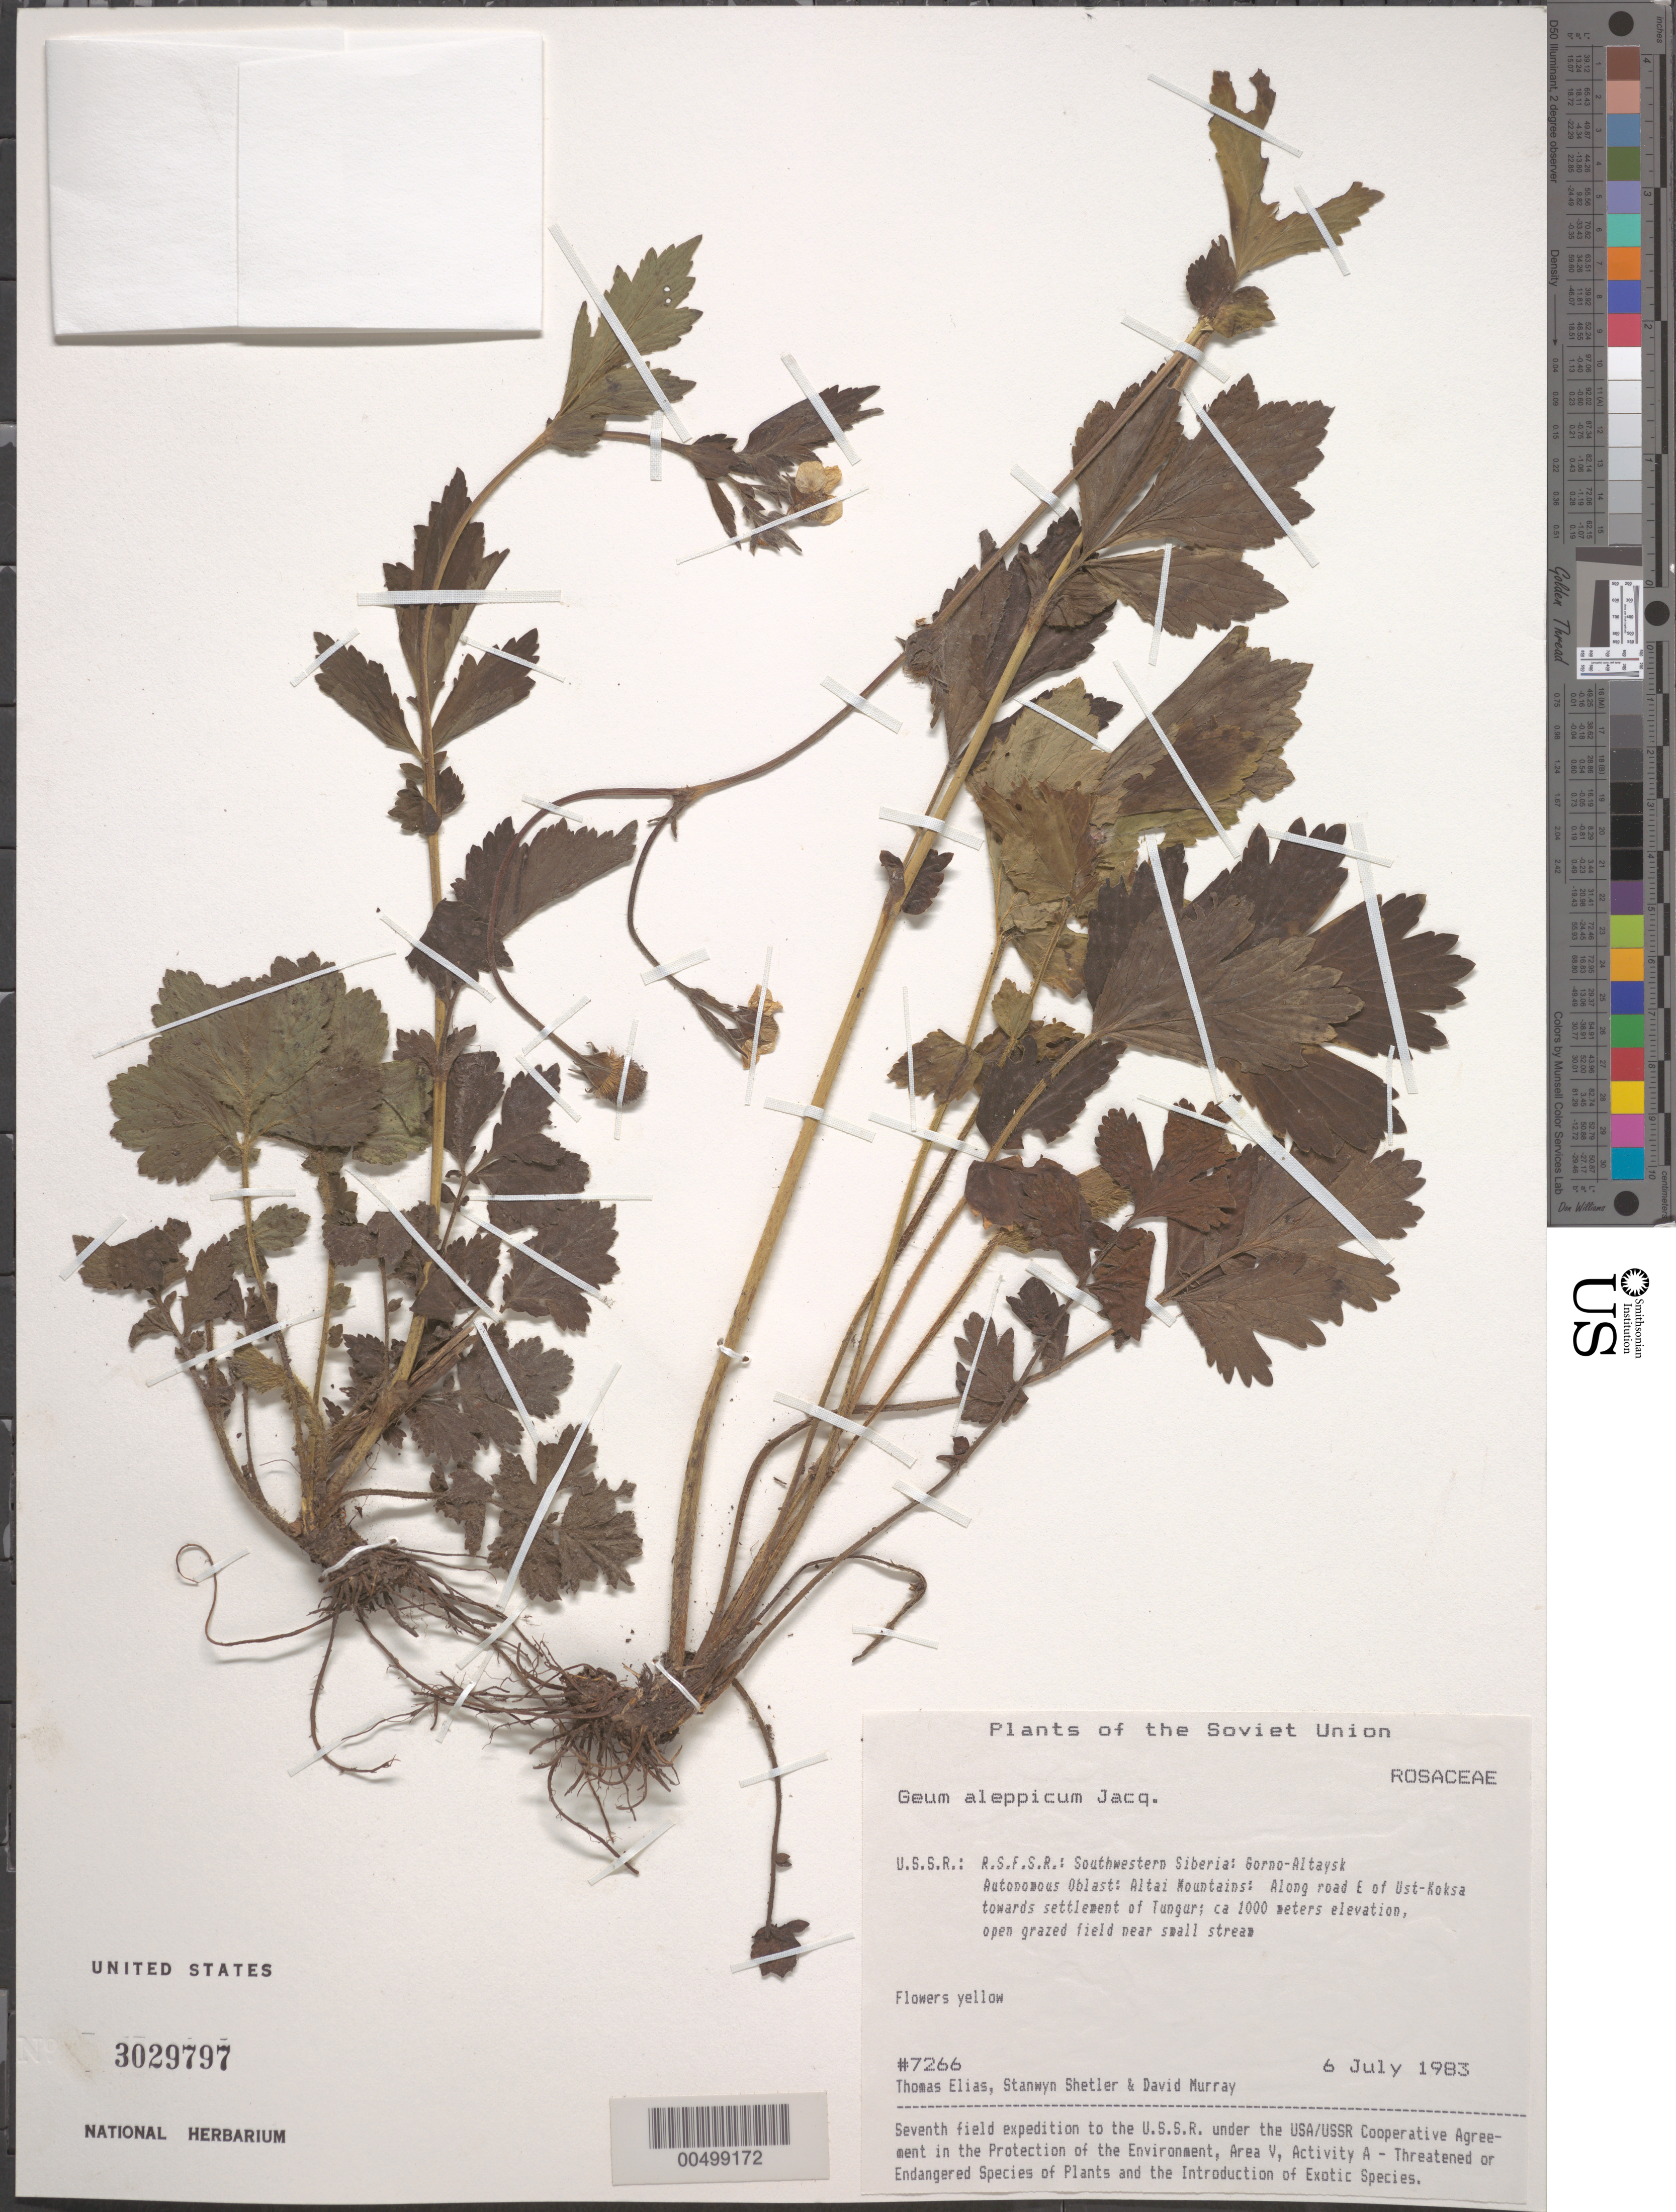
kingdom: Plantae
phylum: Tracheophyta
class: Magnoliopsida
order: Rosales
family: Rosaceae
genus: Geum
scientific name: Geum aleppicum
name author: Jacq.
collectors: T. Elias, S. Shetler & D. F. Murray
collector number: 7266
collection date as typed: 06 Jul 1983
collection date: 1983-07-06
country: Russian Federation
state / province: Altai Republic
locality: Altai Mountains, along road E of Ust-Koksa, towards settlement of Tungur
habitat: open grazed field near small stream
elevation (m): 1000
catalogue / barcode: US 3029797